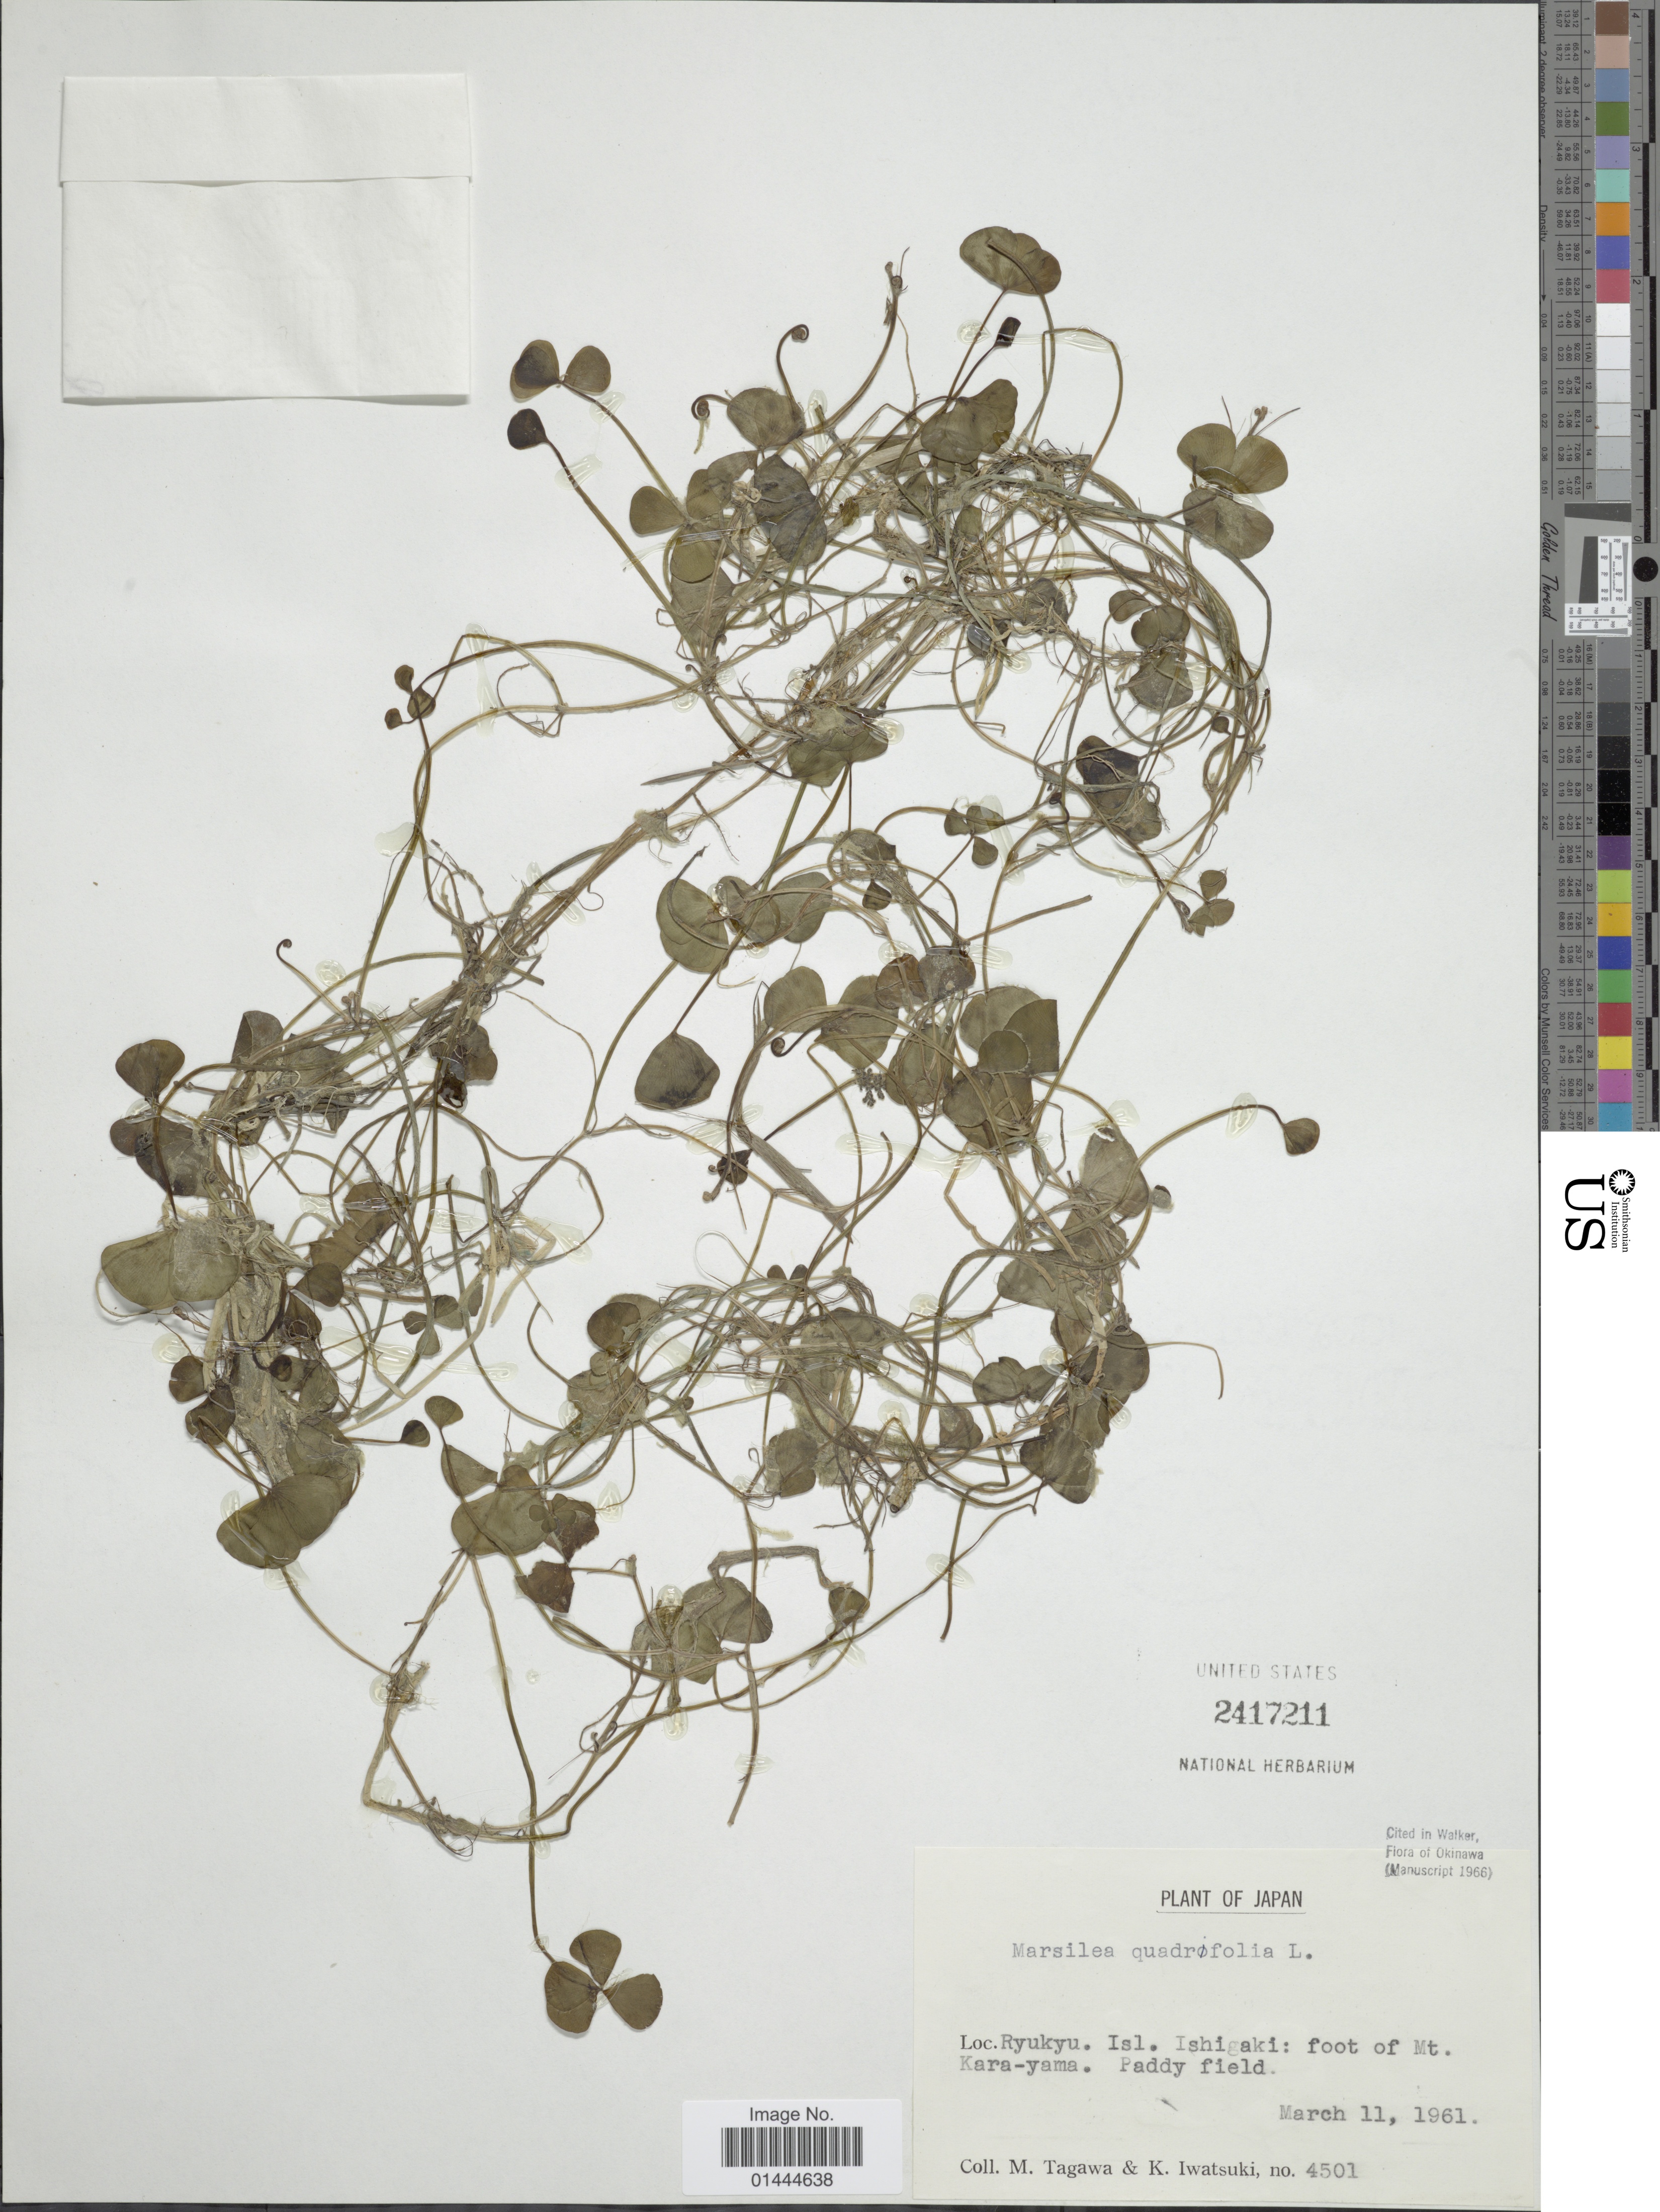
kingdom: Plantae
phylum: Tracheophyta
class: Polypodiopsida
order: Salviniales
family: Marsileaceae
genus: Marsilea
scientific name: Marsilea quadrifolia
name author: L.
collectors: M. Tagawa & K. Iwatsuki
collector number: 4501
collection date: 1961-03-11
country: Japan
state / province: Okinawa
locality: Ryukyu. Isl. Ishigaki, foot of Mt. Kara-yama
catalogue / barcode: US 2417211